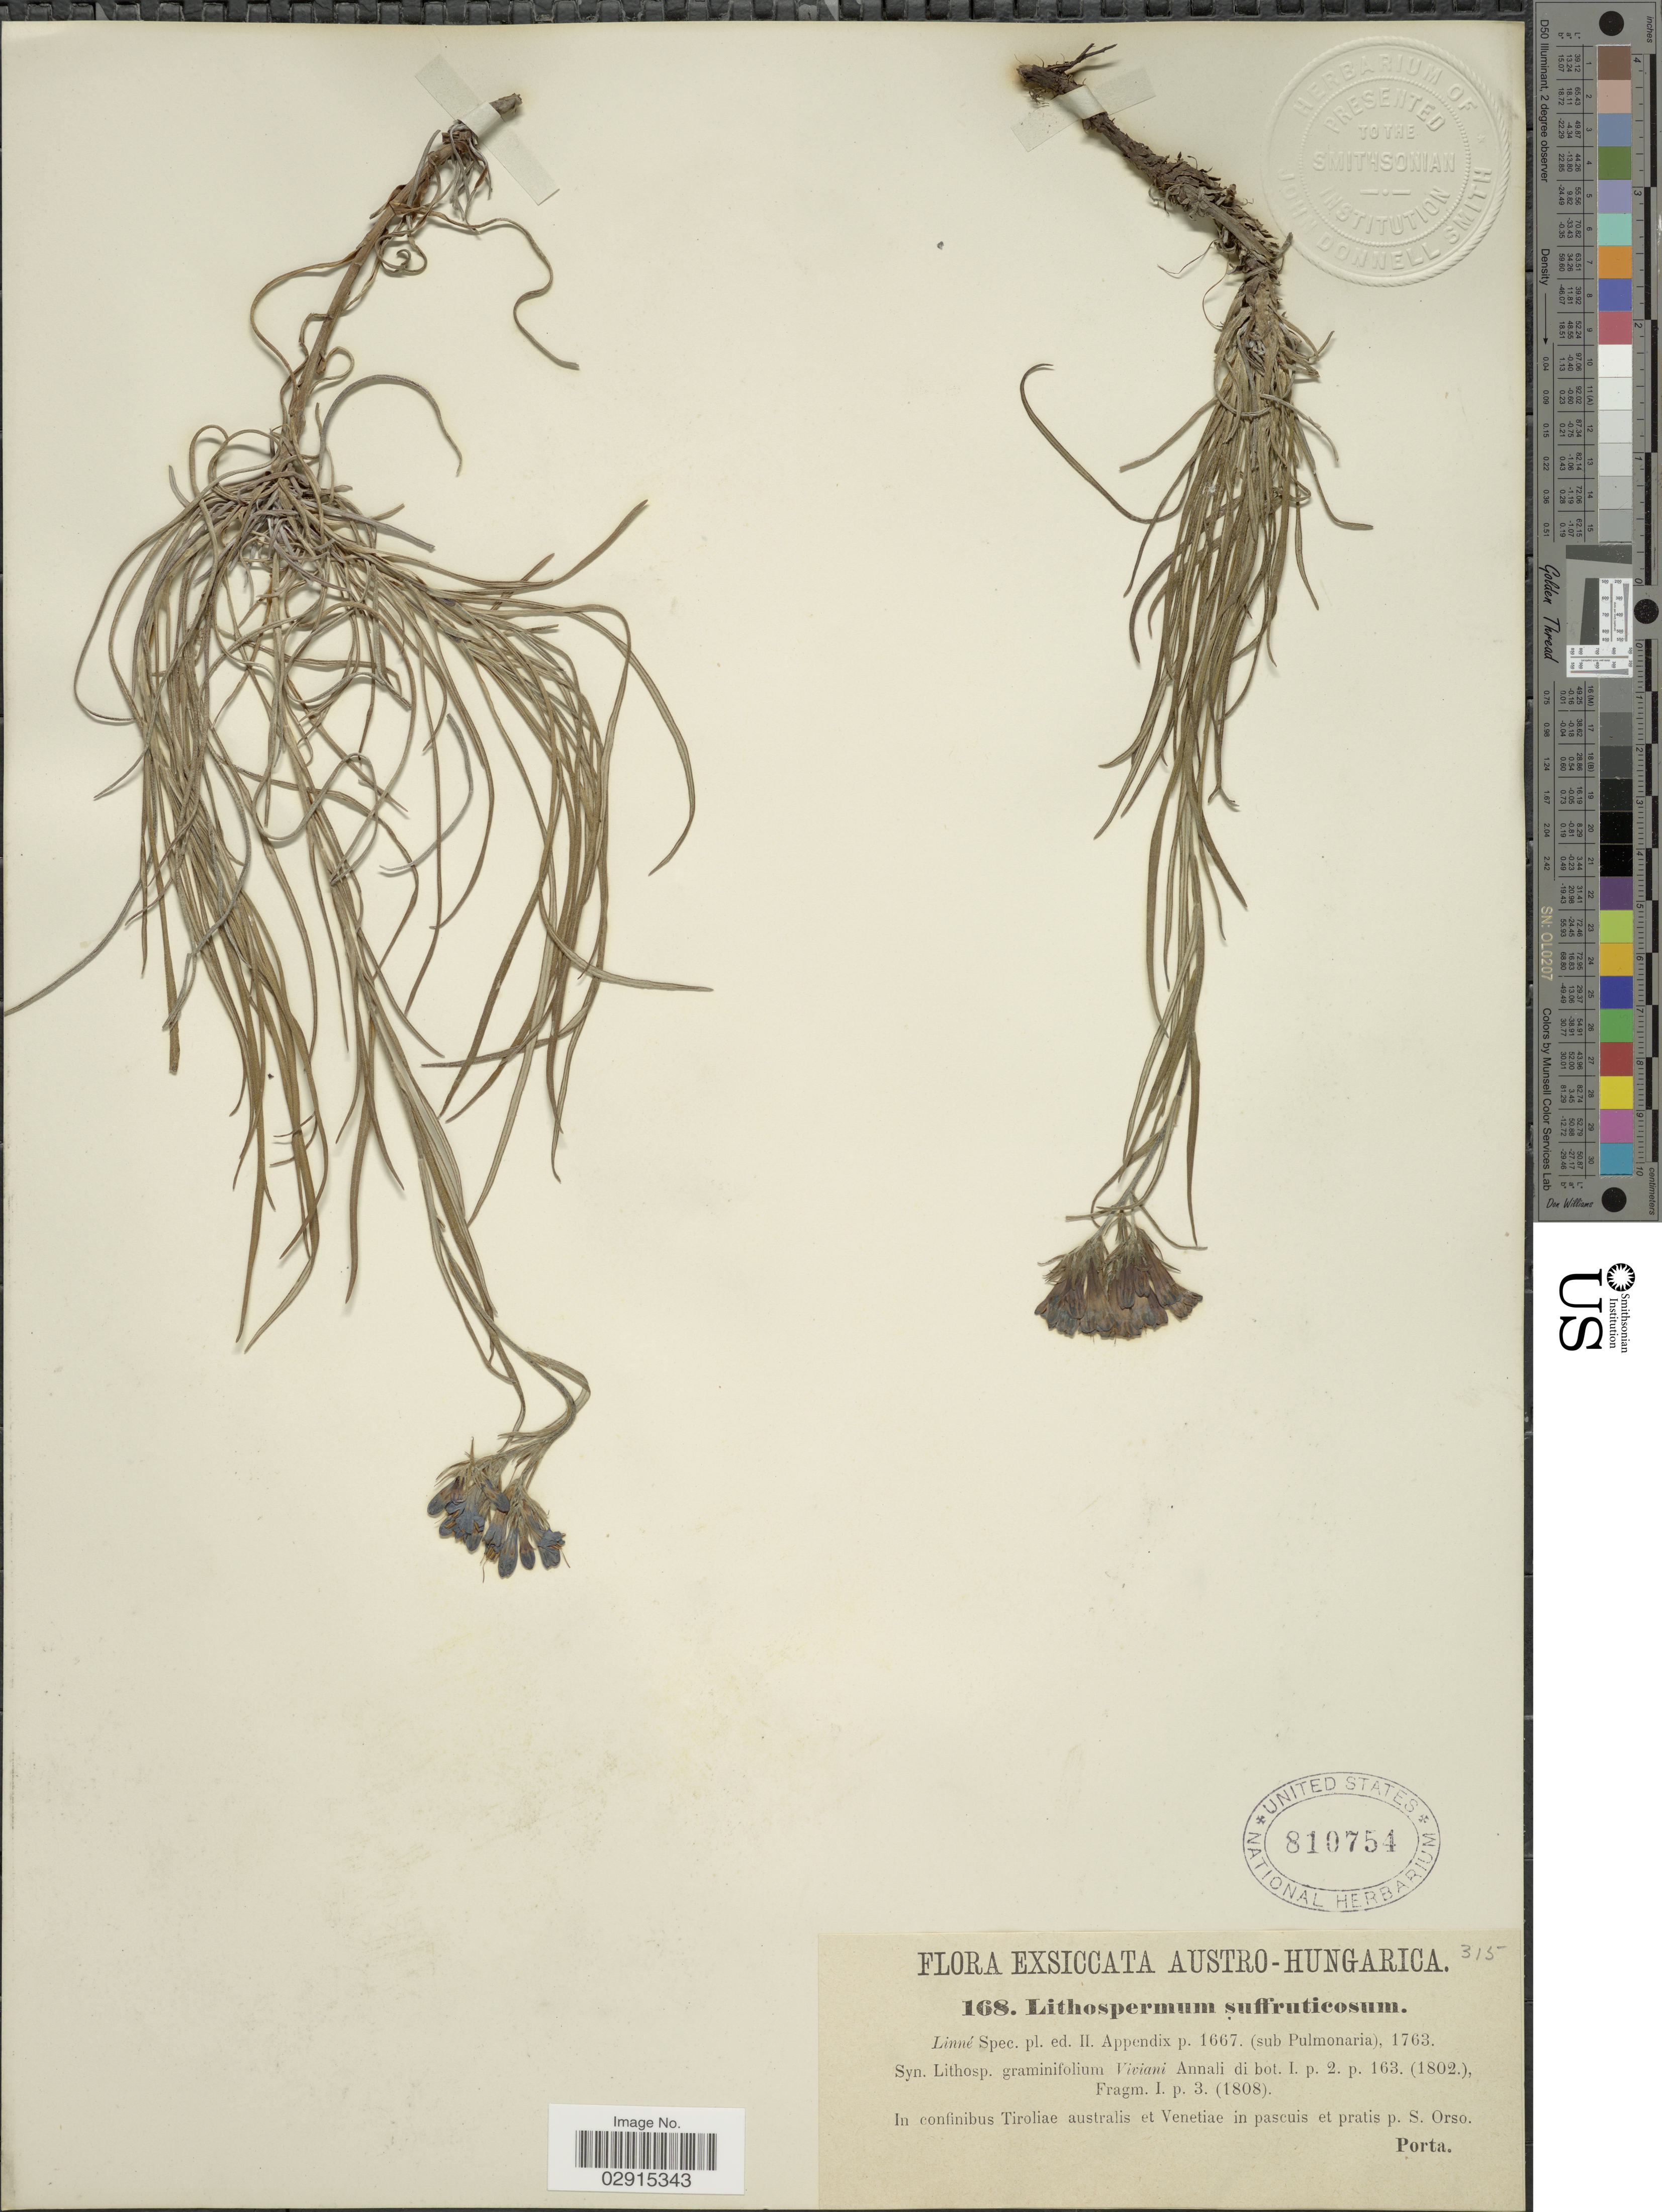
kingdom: Plantae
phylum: Tracheophyta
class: Magnoliopsida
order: Boraginales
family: Boraginaceae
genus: Lithospermum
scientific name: Lithospermum suffruticosum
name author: A. Kern.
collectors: -- Porta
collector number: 168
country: Austria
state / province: Tirol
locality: In confinibus Tiroliae australis et Venetiae in pascuis et pratis p. S. Orso. Austro - Hungarica.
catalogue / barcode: US 810754